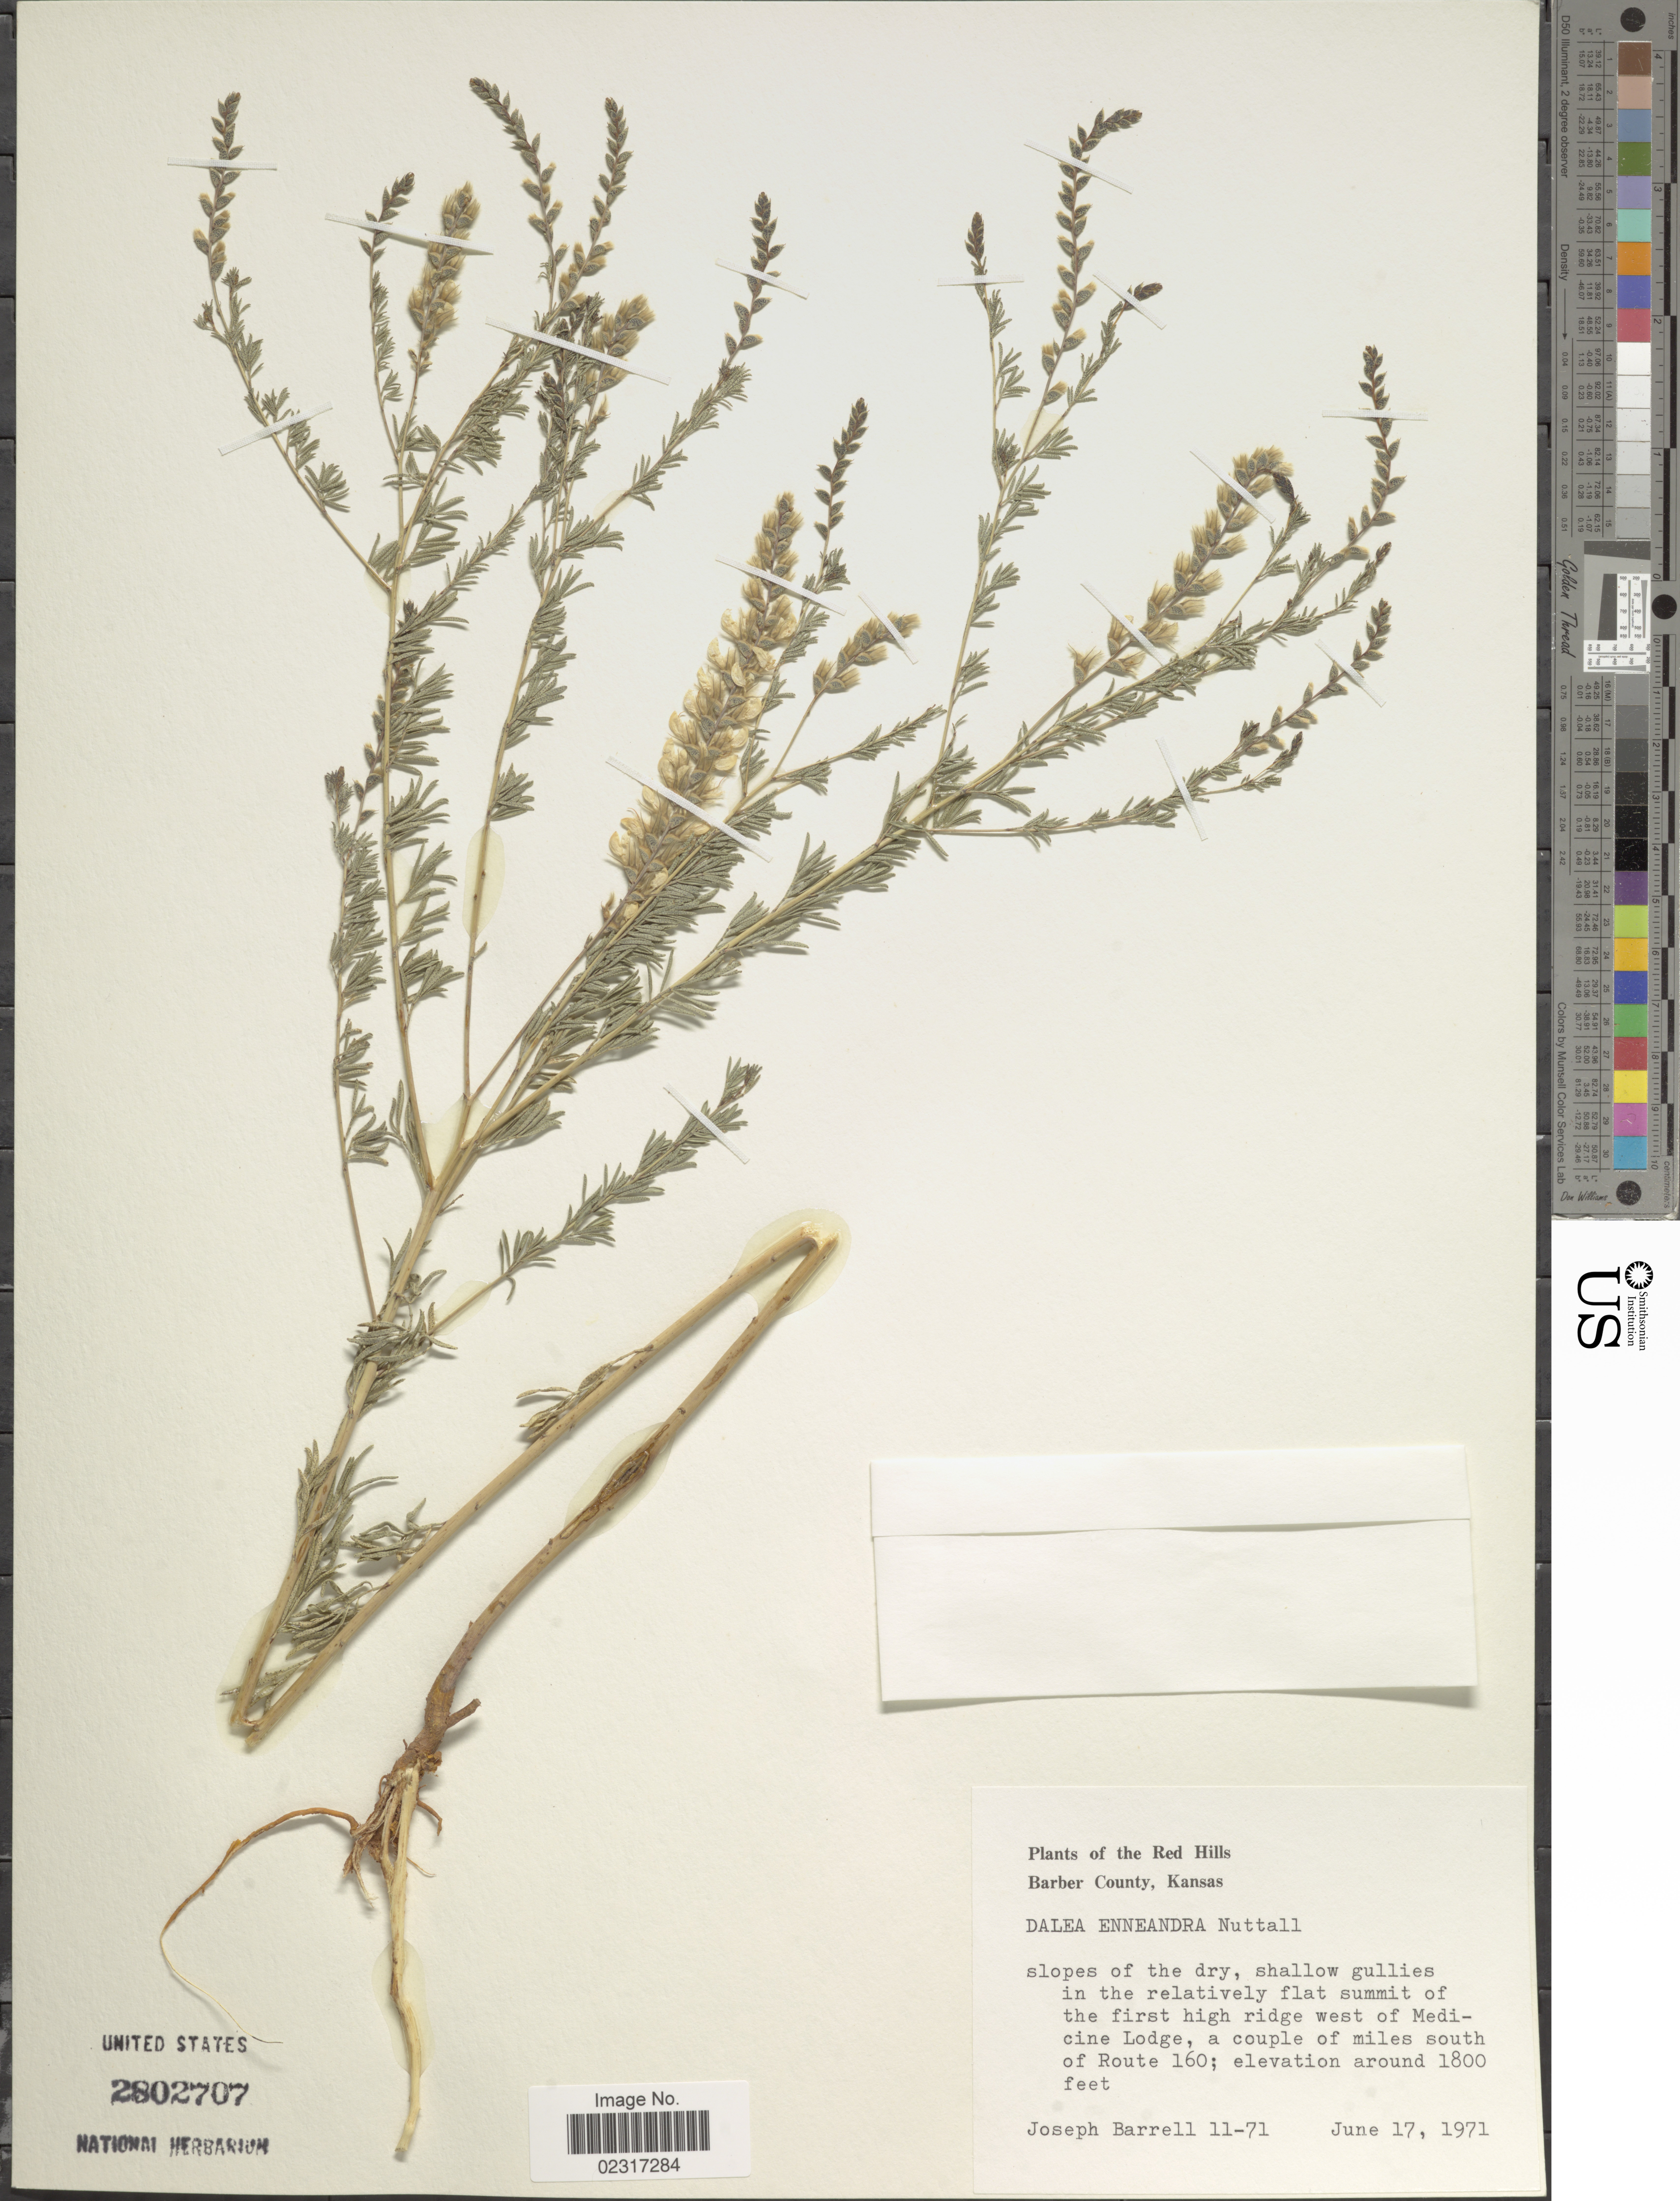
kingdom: Plantae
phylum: Tracheophyta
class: Magnoliopsida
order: Fabales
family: Fabaceae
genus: Dalea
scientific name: Dalea enneandra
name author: Nutt.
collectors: J. Barrell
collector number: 11-71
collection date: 1971-06-17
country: United States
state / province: Kansas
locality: The Red Hills, Barber County, west of Medicine Lodge, a couple of miles south of Route 160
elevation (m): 549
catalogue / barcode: US 2802707